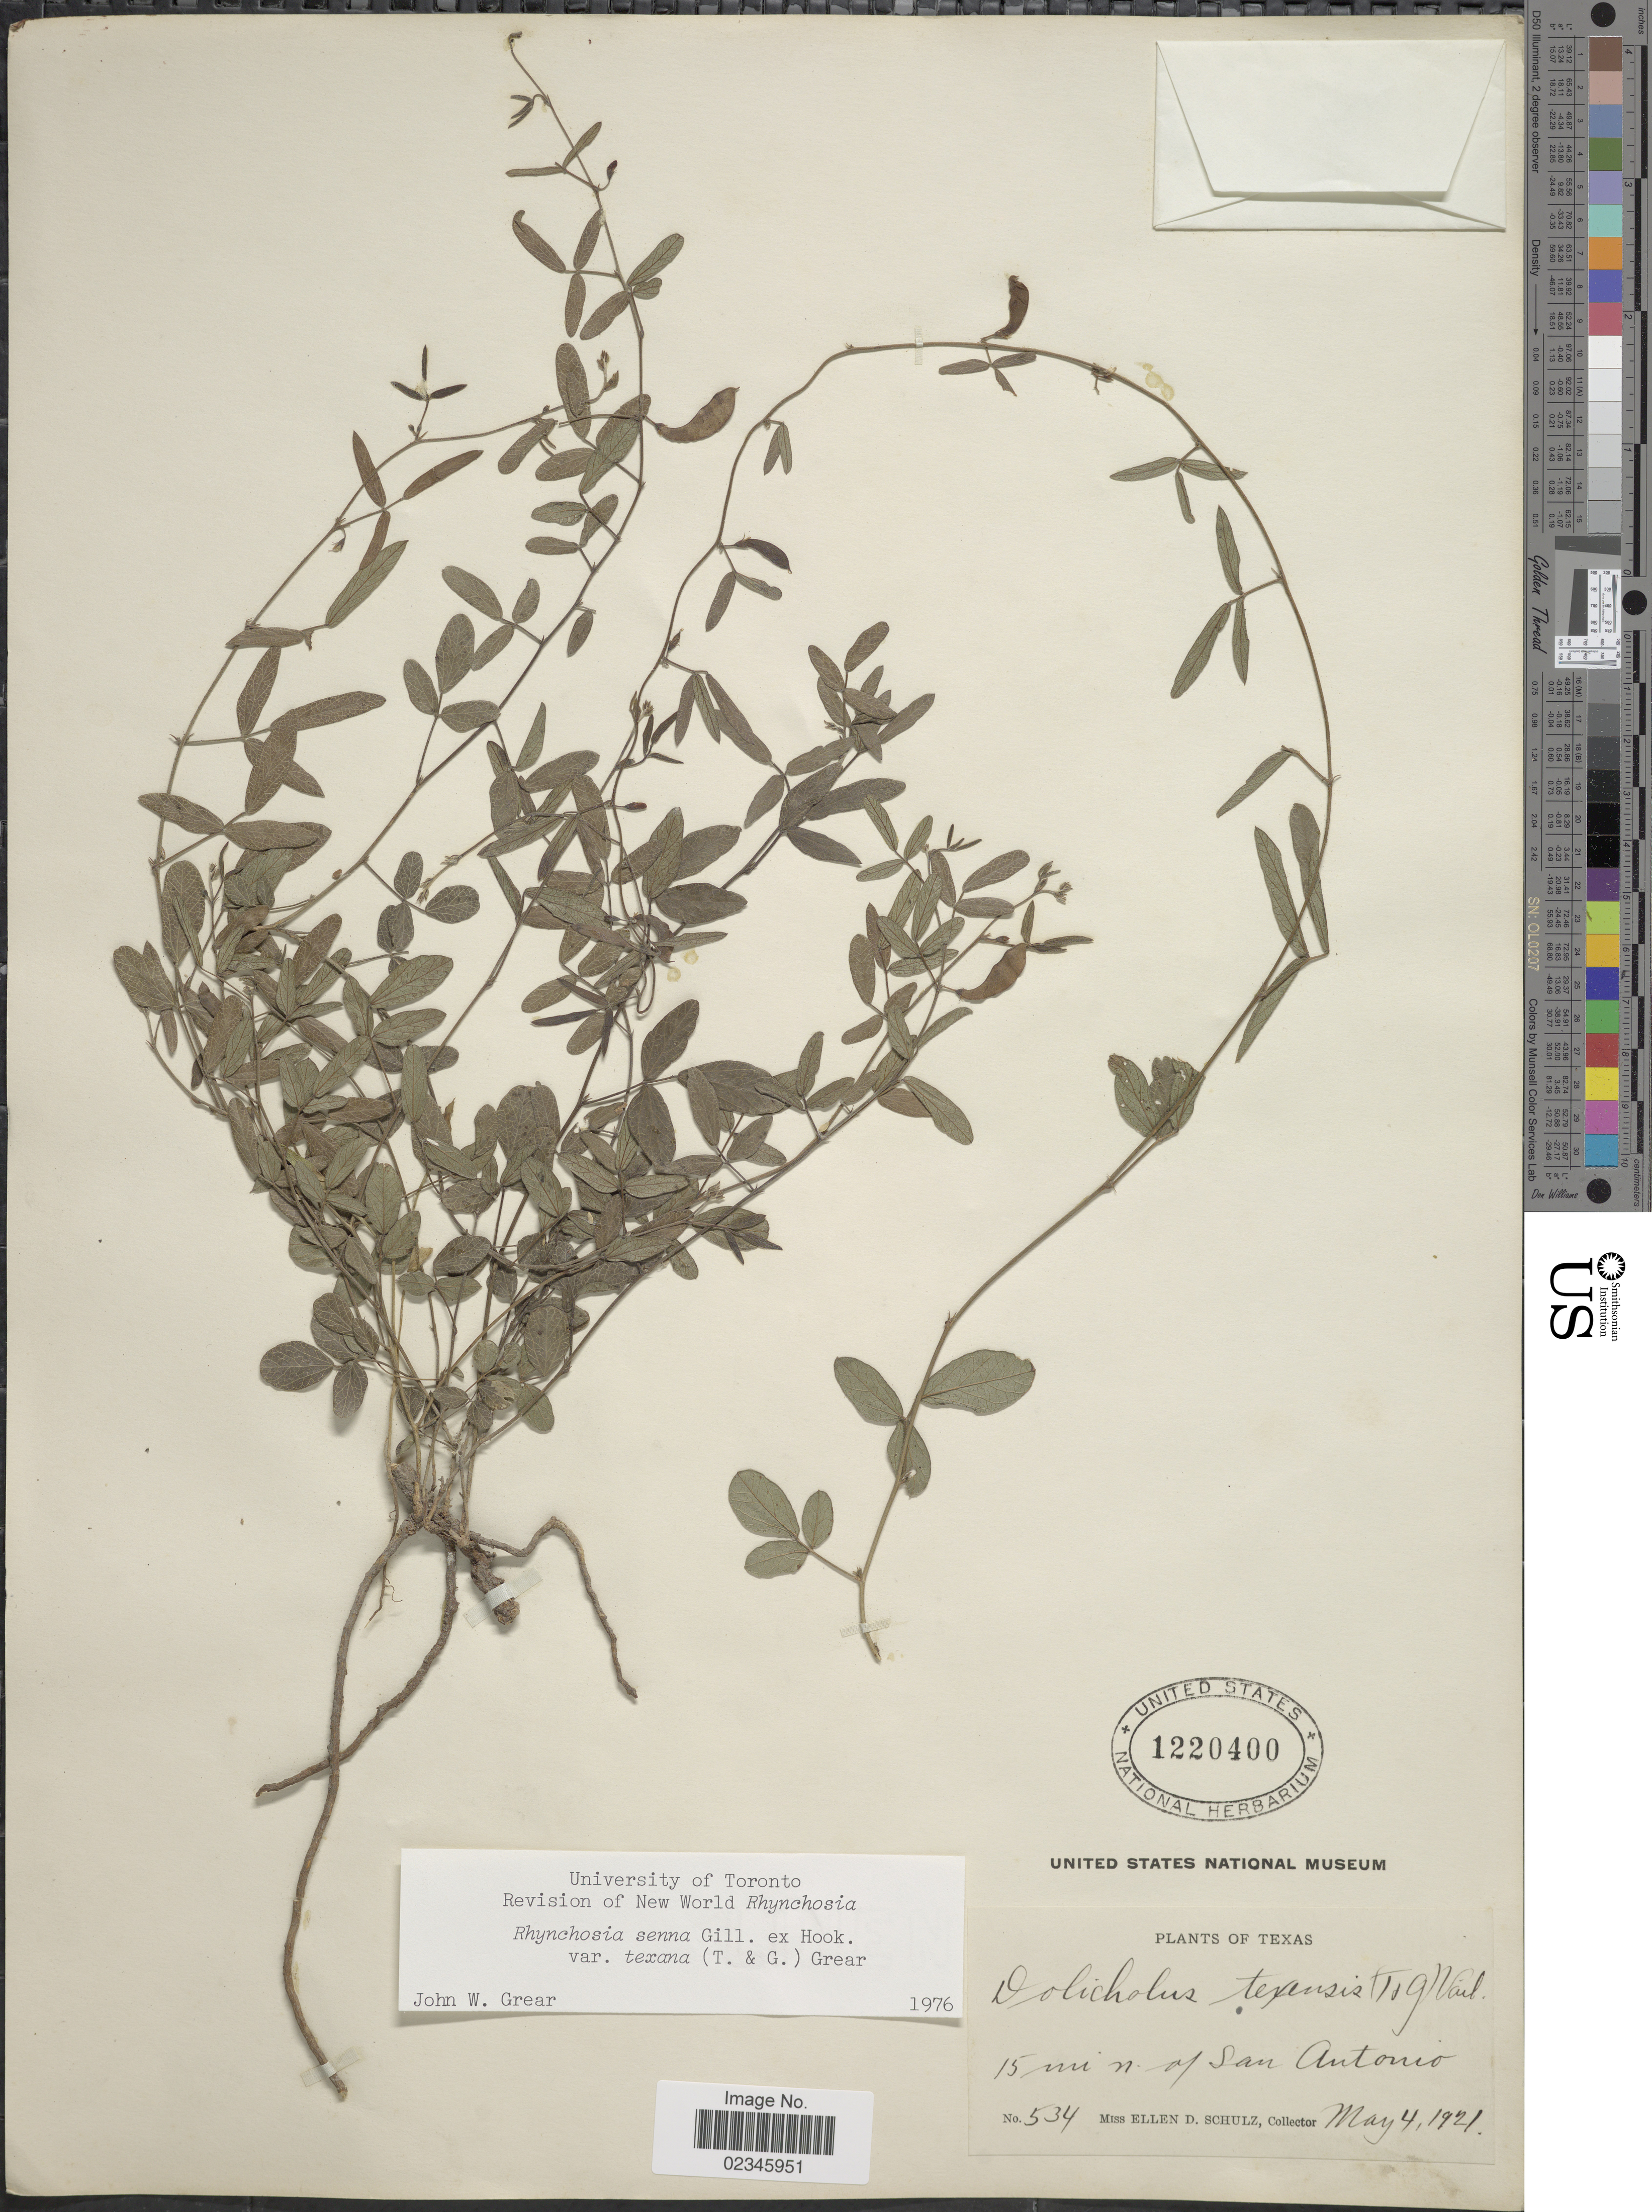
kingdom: Plantae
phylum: Tracheophyta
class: Magnoliopsida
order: Fabales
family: Fabaceae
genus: Rhynchosia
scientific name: Rhynchosia senna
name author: Gillies ex Hook.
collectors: E. D. Schulz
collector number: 534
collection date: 1921-05-04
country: United States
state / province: Texas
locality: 15 mi n. of San Antonio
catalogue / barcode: US 1220400